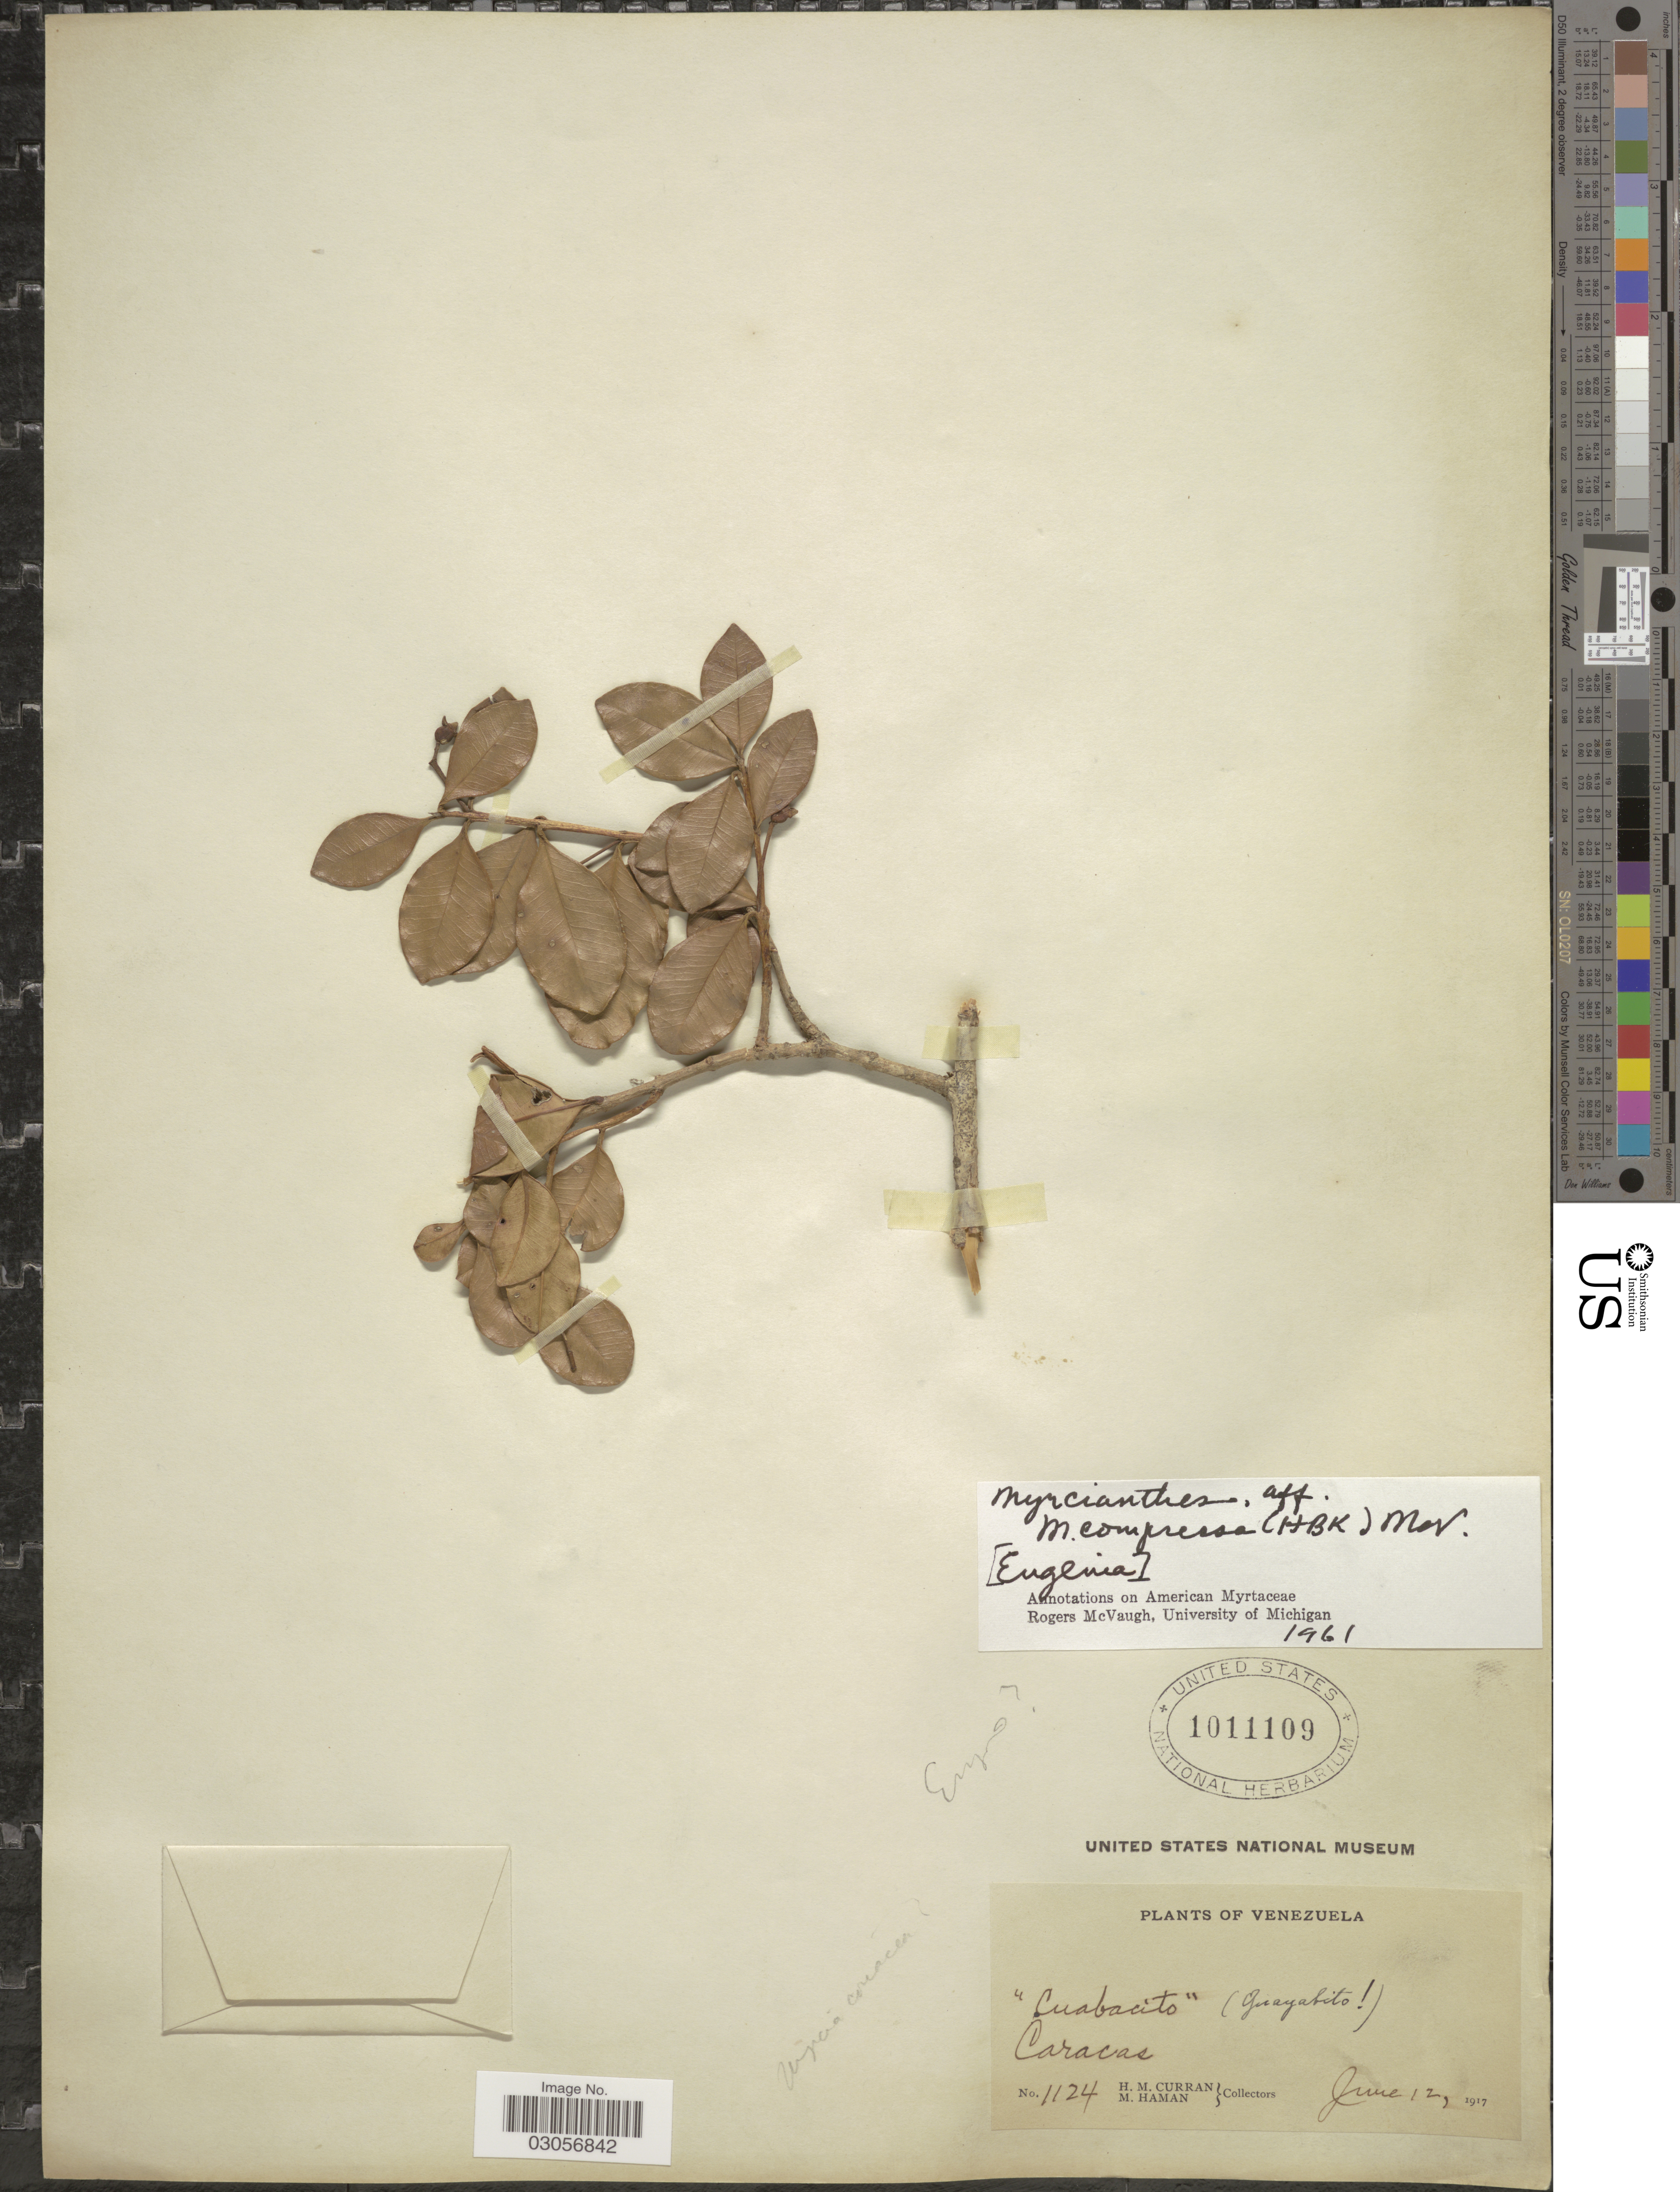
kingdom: Plantae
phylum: Tracheophyta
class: Magnoliopsida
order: Myrtales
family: Myrtaceae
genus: Myrcianthes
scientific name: Myrcianthes compressa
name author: (Kunth) McVaugh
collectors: H. M. Curran & M. Haman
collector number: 1124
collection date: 1917-06-12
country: Venezuela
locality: Caracas.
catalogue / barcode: US 1011109